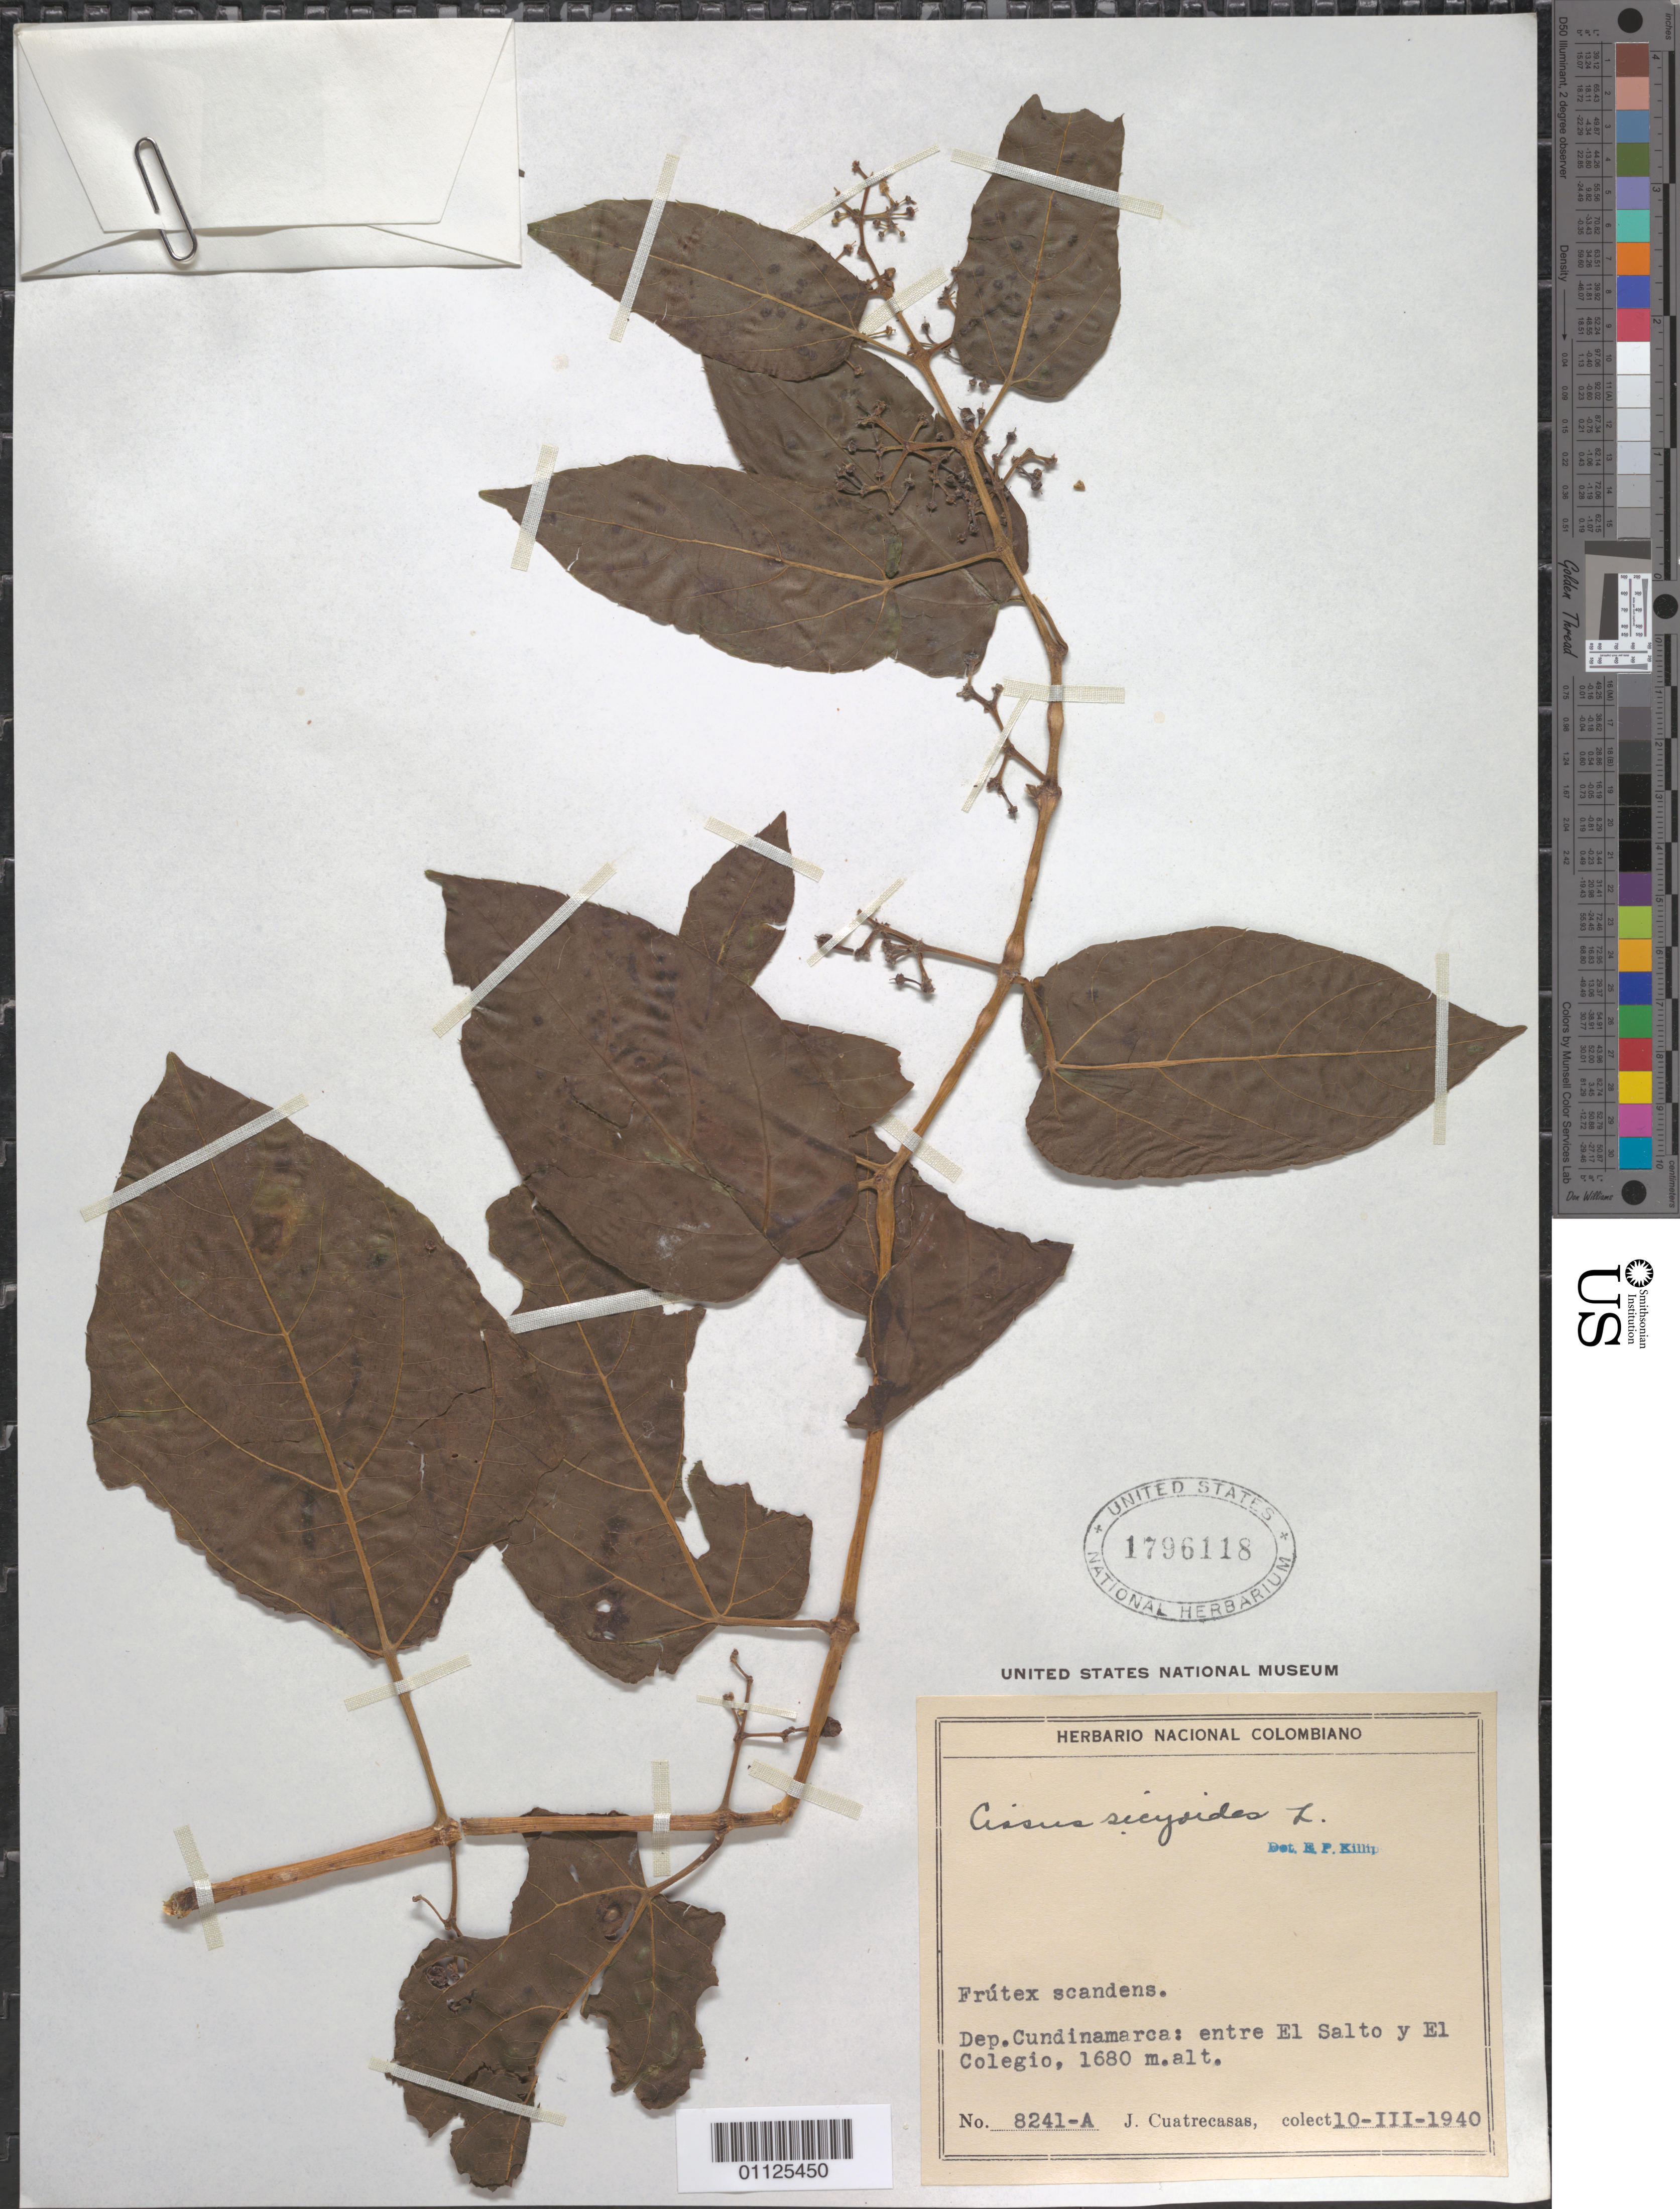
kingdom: Plantae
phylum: Tracheophyta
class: Magnoliopsida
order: Vitales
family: Vitaceae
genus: Cissus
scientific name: Cissus verticillata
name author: (L.) Nicolson & C.E. Jarvis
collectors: J. Cuatrecasas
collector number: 8241 - A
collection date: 1940-03-10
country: Colombia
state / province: Cundinamarca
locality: Entre El Salto y El Colegio.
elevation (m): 1680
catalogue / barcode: US 1796118